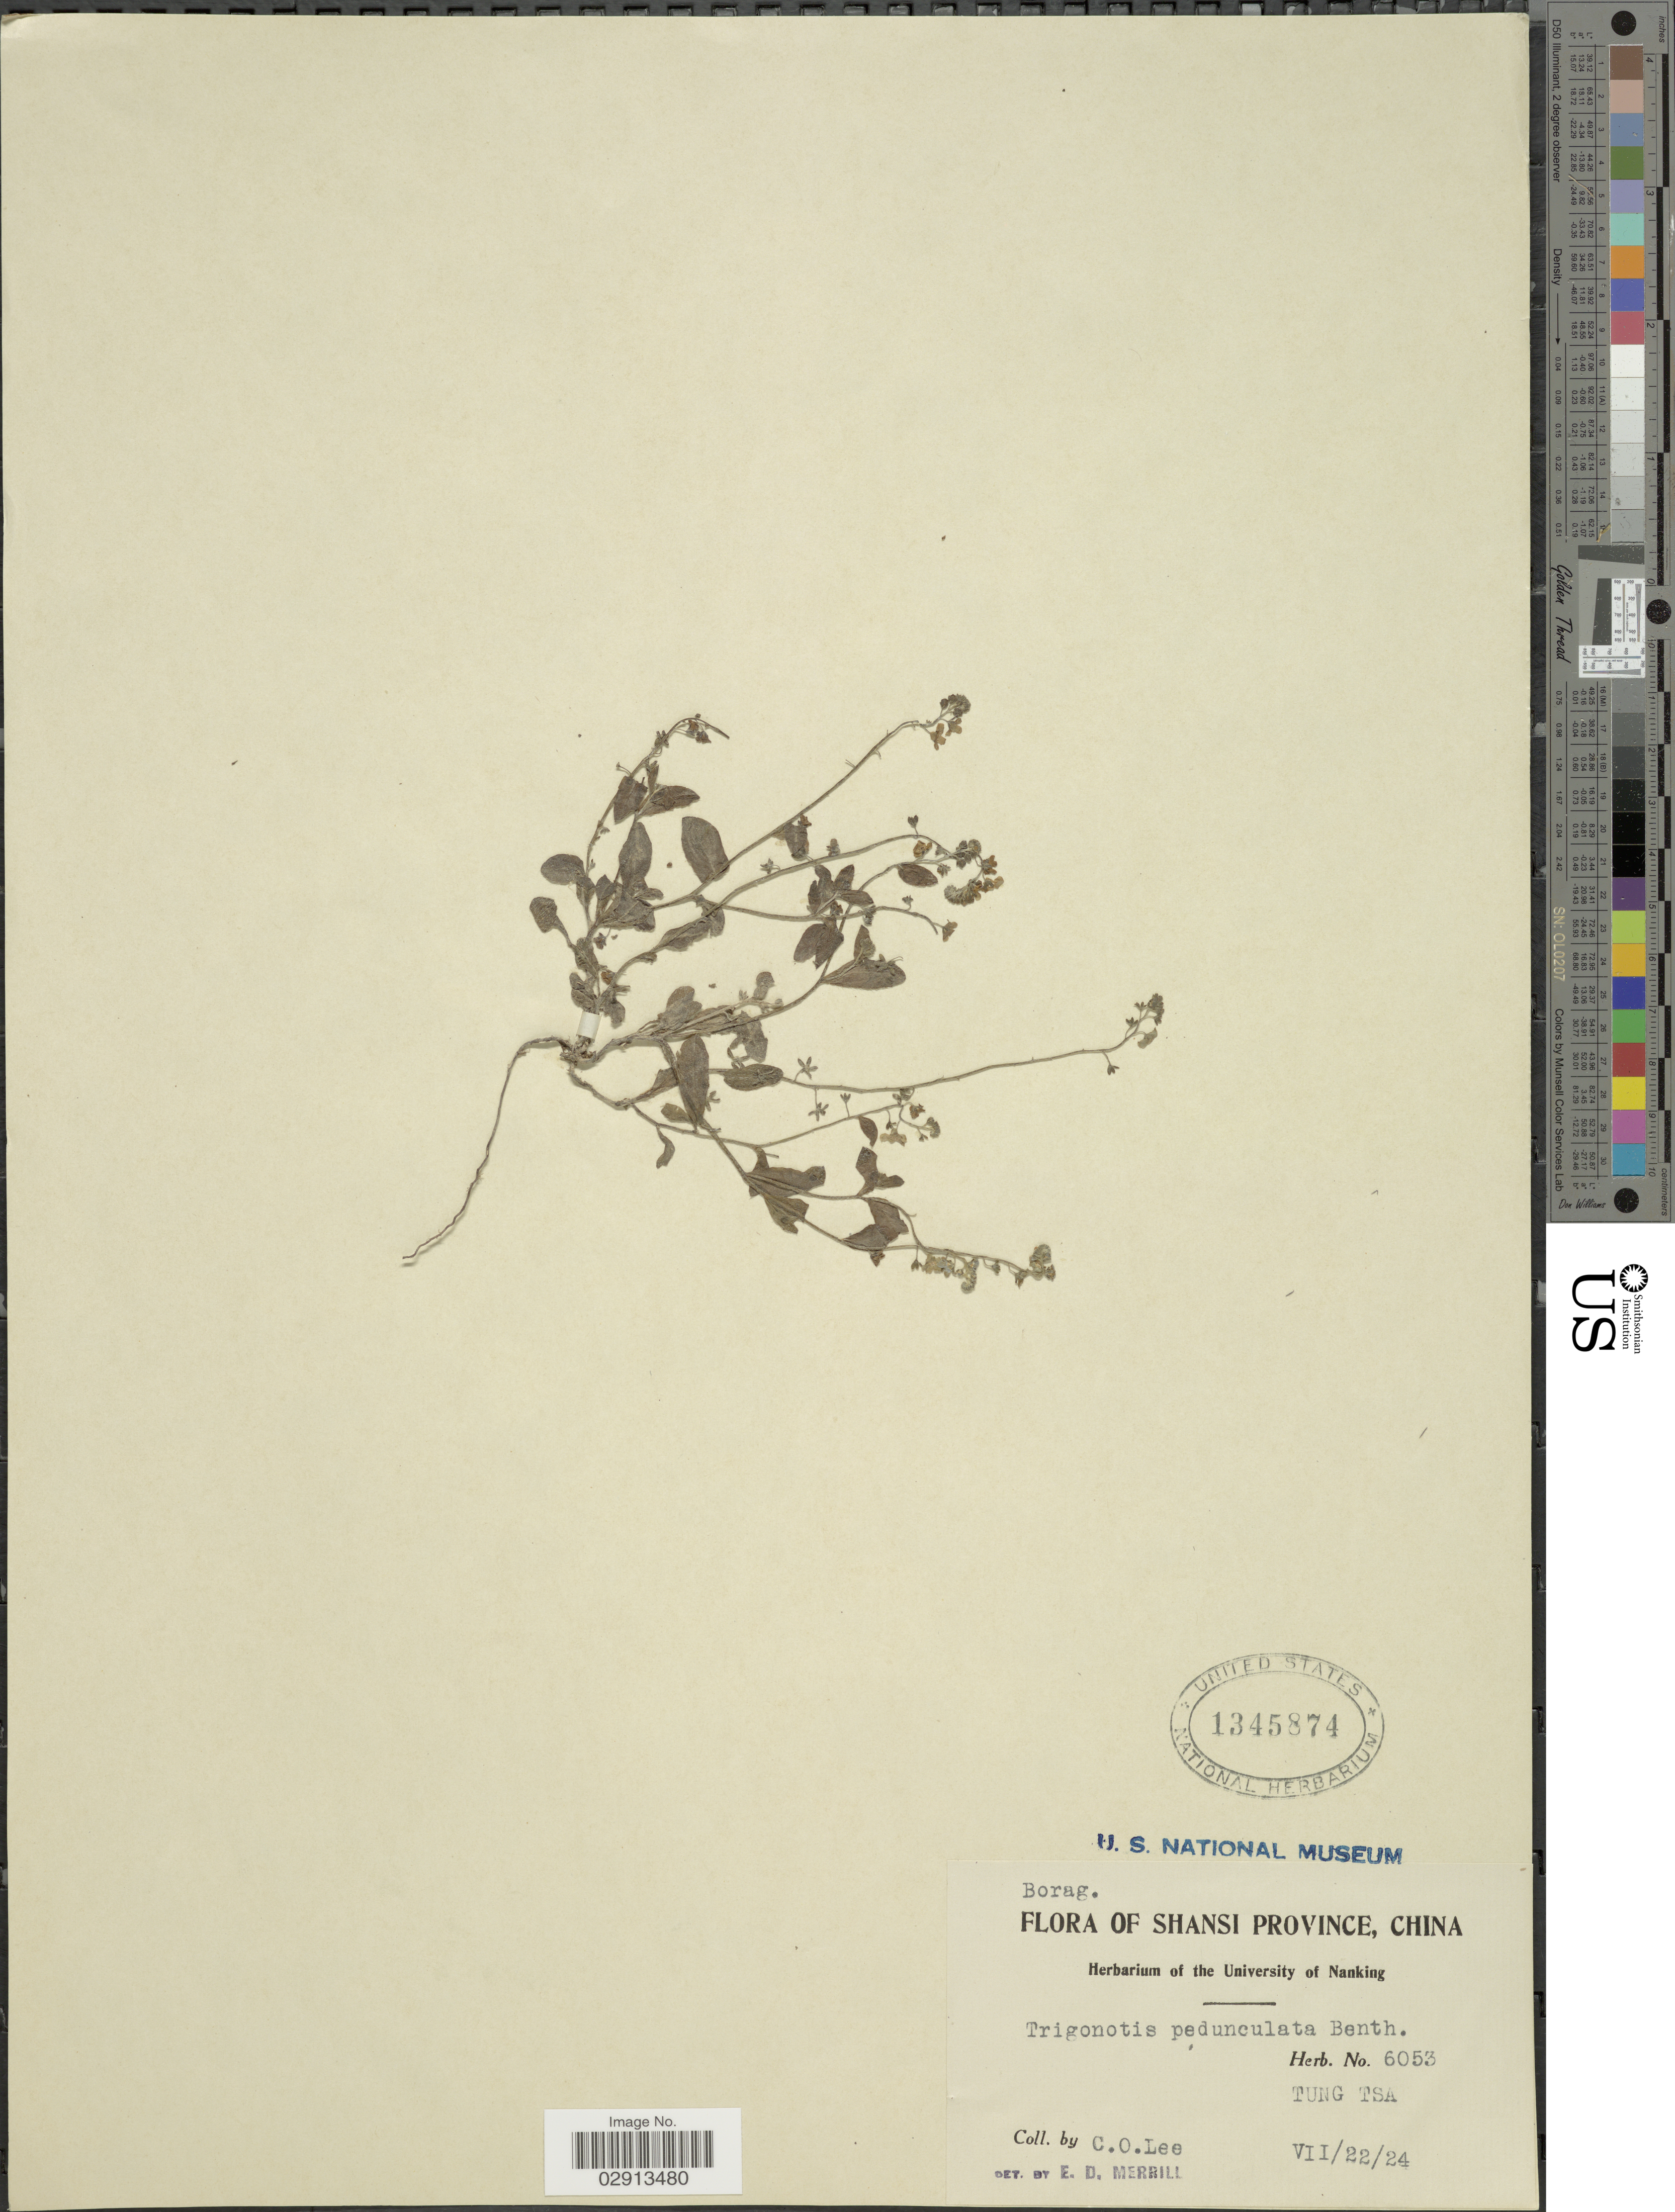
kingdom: Plantae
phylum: Tracheophyta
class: Magnoliopsida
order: Boraginales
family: Boraginaceae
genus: Trigonotis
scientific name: Trigonotis peduncularis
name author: (Trevis.) Benth. ex Baker et al.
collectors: C. Lee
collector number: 6053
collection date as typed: Transcribed d/m/y: 22/7/24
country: China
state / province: Shanxi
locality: Shansi Province. Tung Tsa.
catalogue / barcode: US 1345874